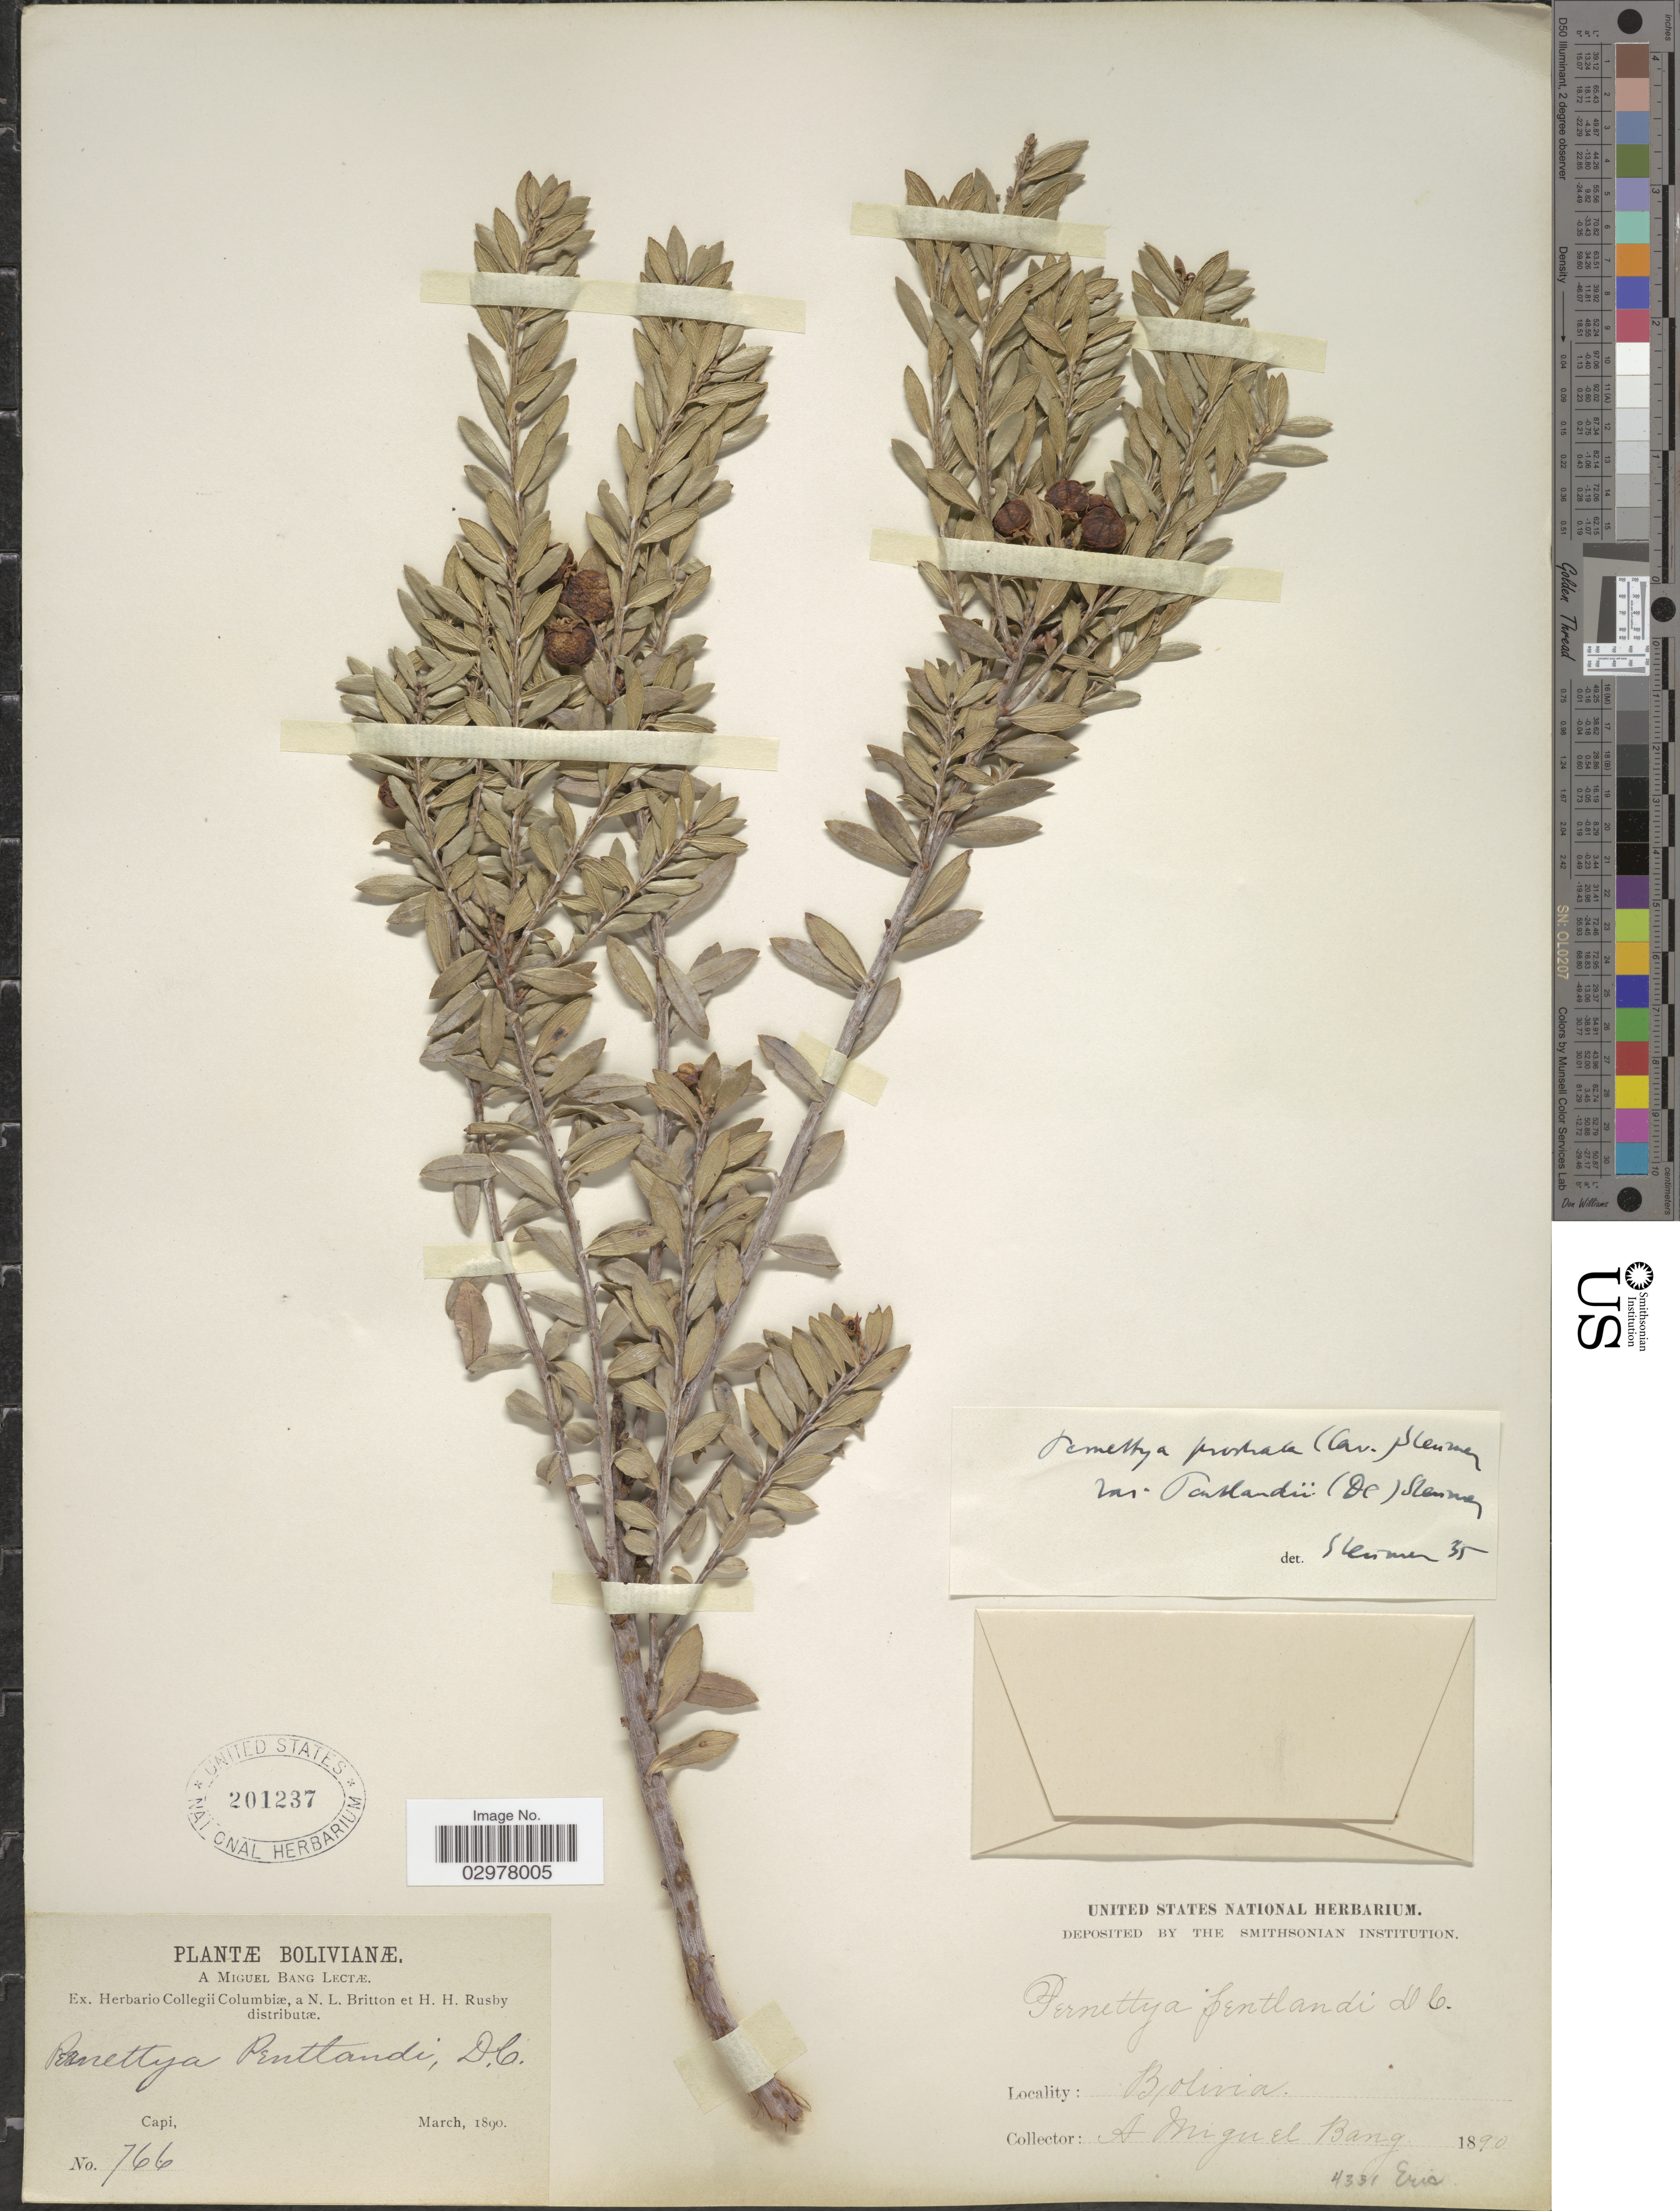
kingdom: Plantae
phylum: Tracheophyta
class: Magnoliopsida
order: Ericales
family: Ericaceae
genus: Pernettya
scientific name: Pernettya prostrata var. pentlandii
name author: (DC.) Sleumer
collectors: M. Bang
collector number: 766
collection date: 1890-03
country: Bolivia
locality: Capi. Bolivianæ.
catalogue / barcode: US 201237